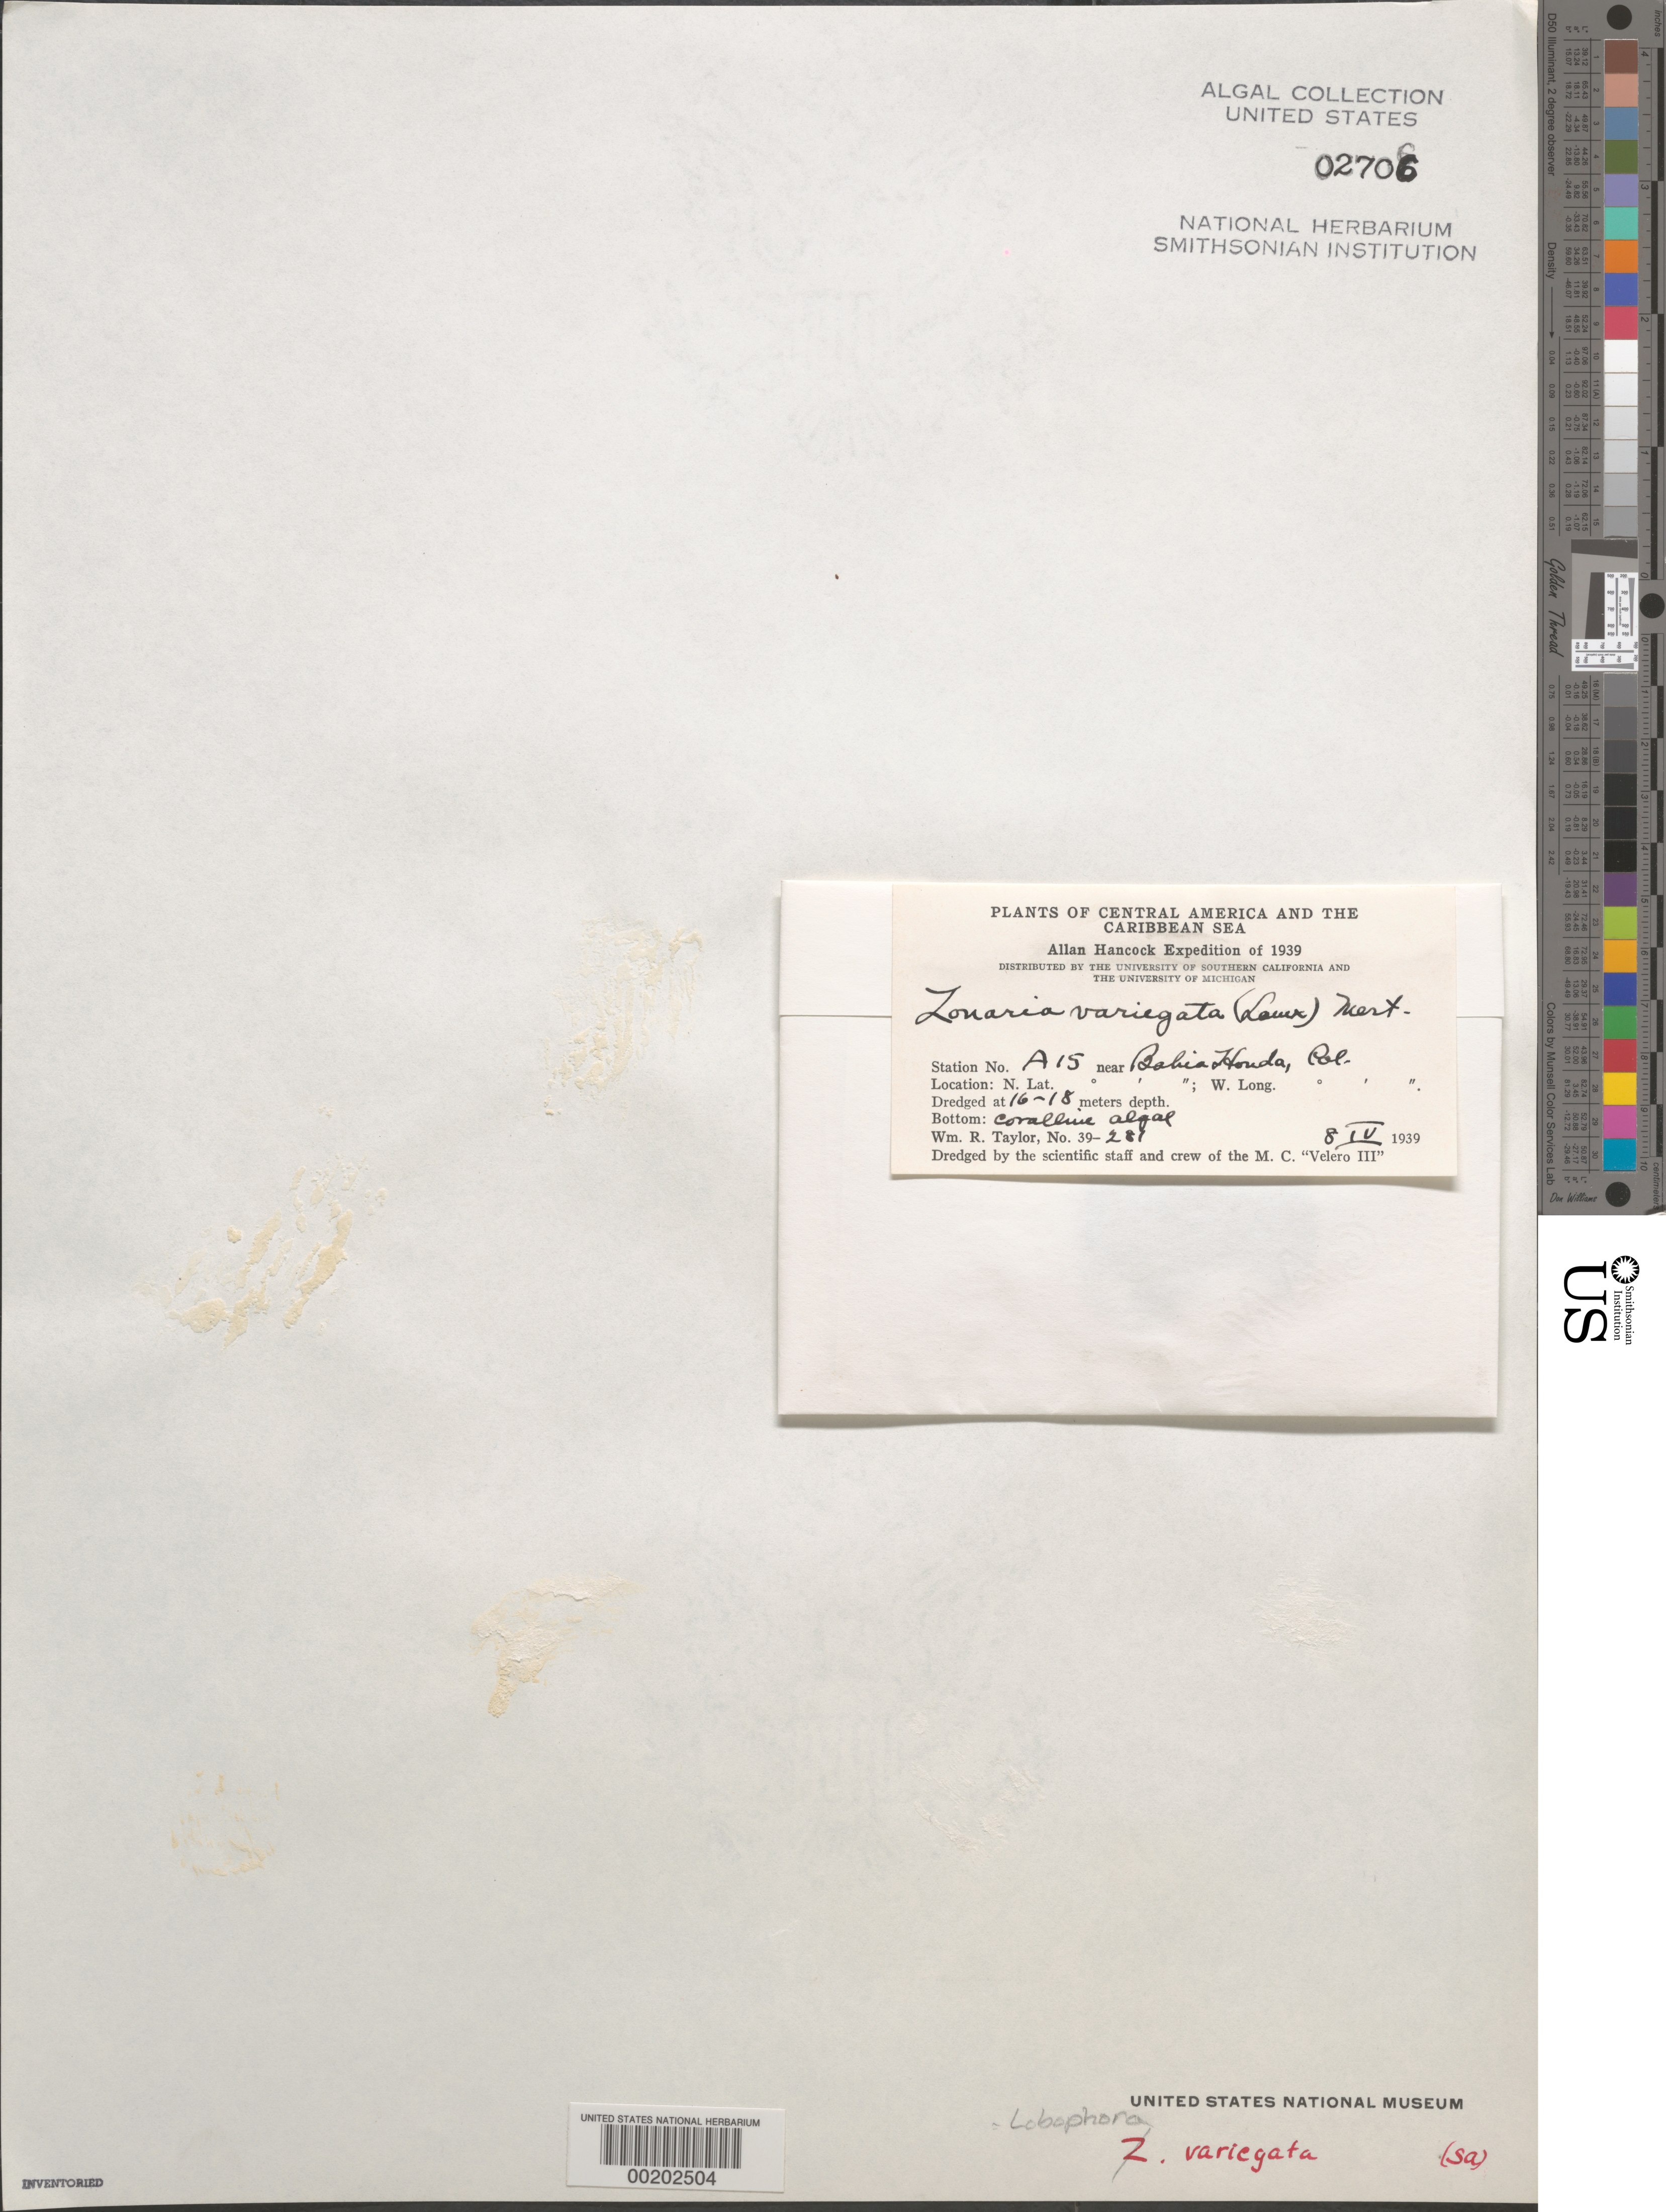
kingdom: Chromista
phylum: Ochrophyta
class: Phaeophyceae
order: Dictyotales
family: Dictyotaceae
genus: Lobophora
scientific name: Lobophora variegata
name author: (J.V.Lamouroux) Womersley & E.C. Oliveira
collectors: W. R. Taylor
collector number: WRT 39-281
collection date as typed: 08 Apr 1939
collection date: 1939-04-08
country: Colombia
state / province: La Guajira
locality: Bahia Honda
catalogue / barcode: US 2706